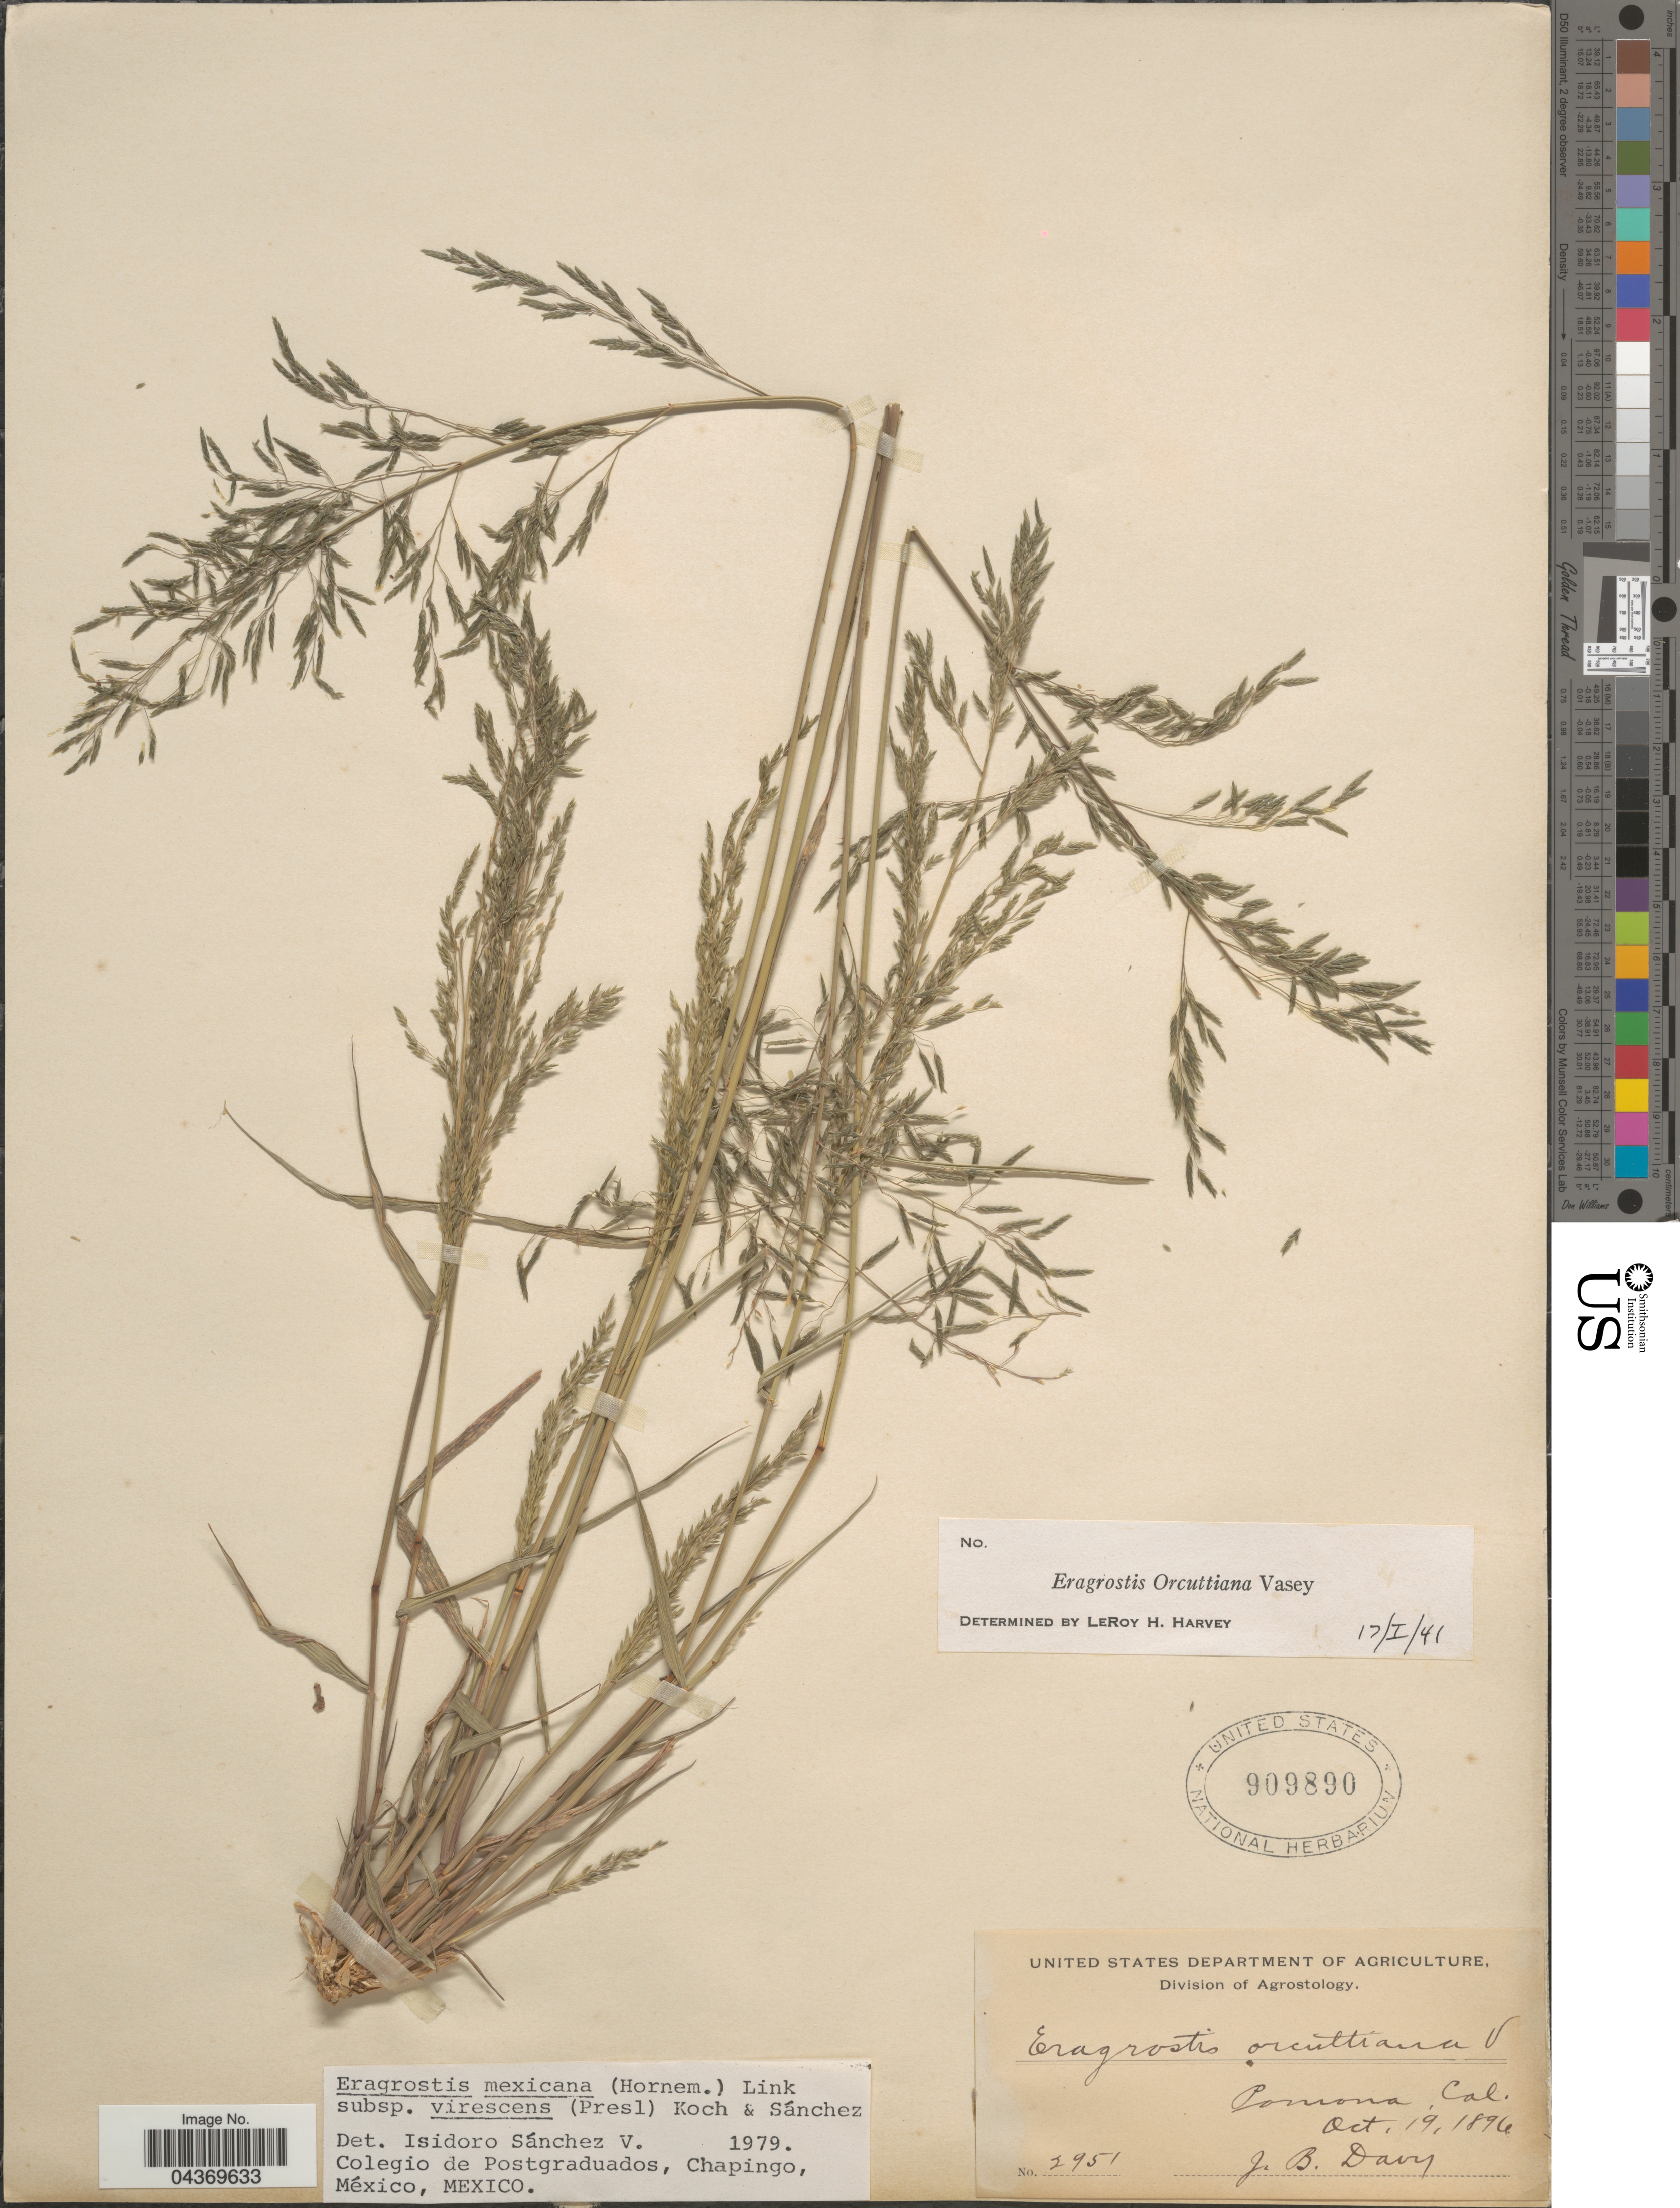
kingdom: Plantae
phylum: Tracheophyta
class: Liliopsida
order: Poales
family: Poaceae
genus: Eragrostis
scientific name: Eragrostis mexicana subsp. virescens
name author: (J. Presl) S.D. Koch & Sánchez Vega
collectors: J. Burtt Davy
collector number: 2951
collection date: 1896-10-19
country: United States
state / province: California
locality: Pomona.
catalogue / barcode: US 909890